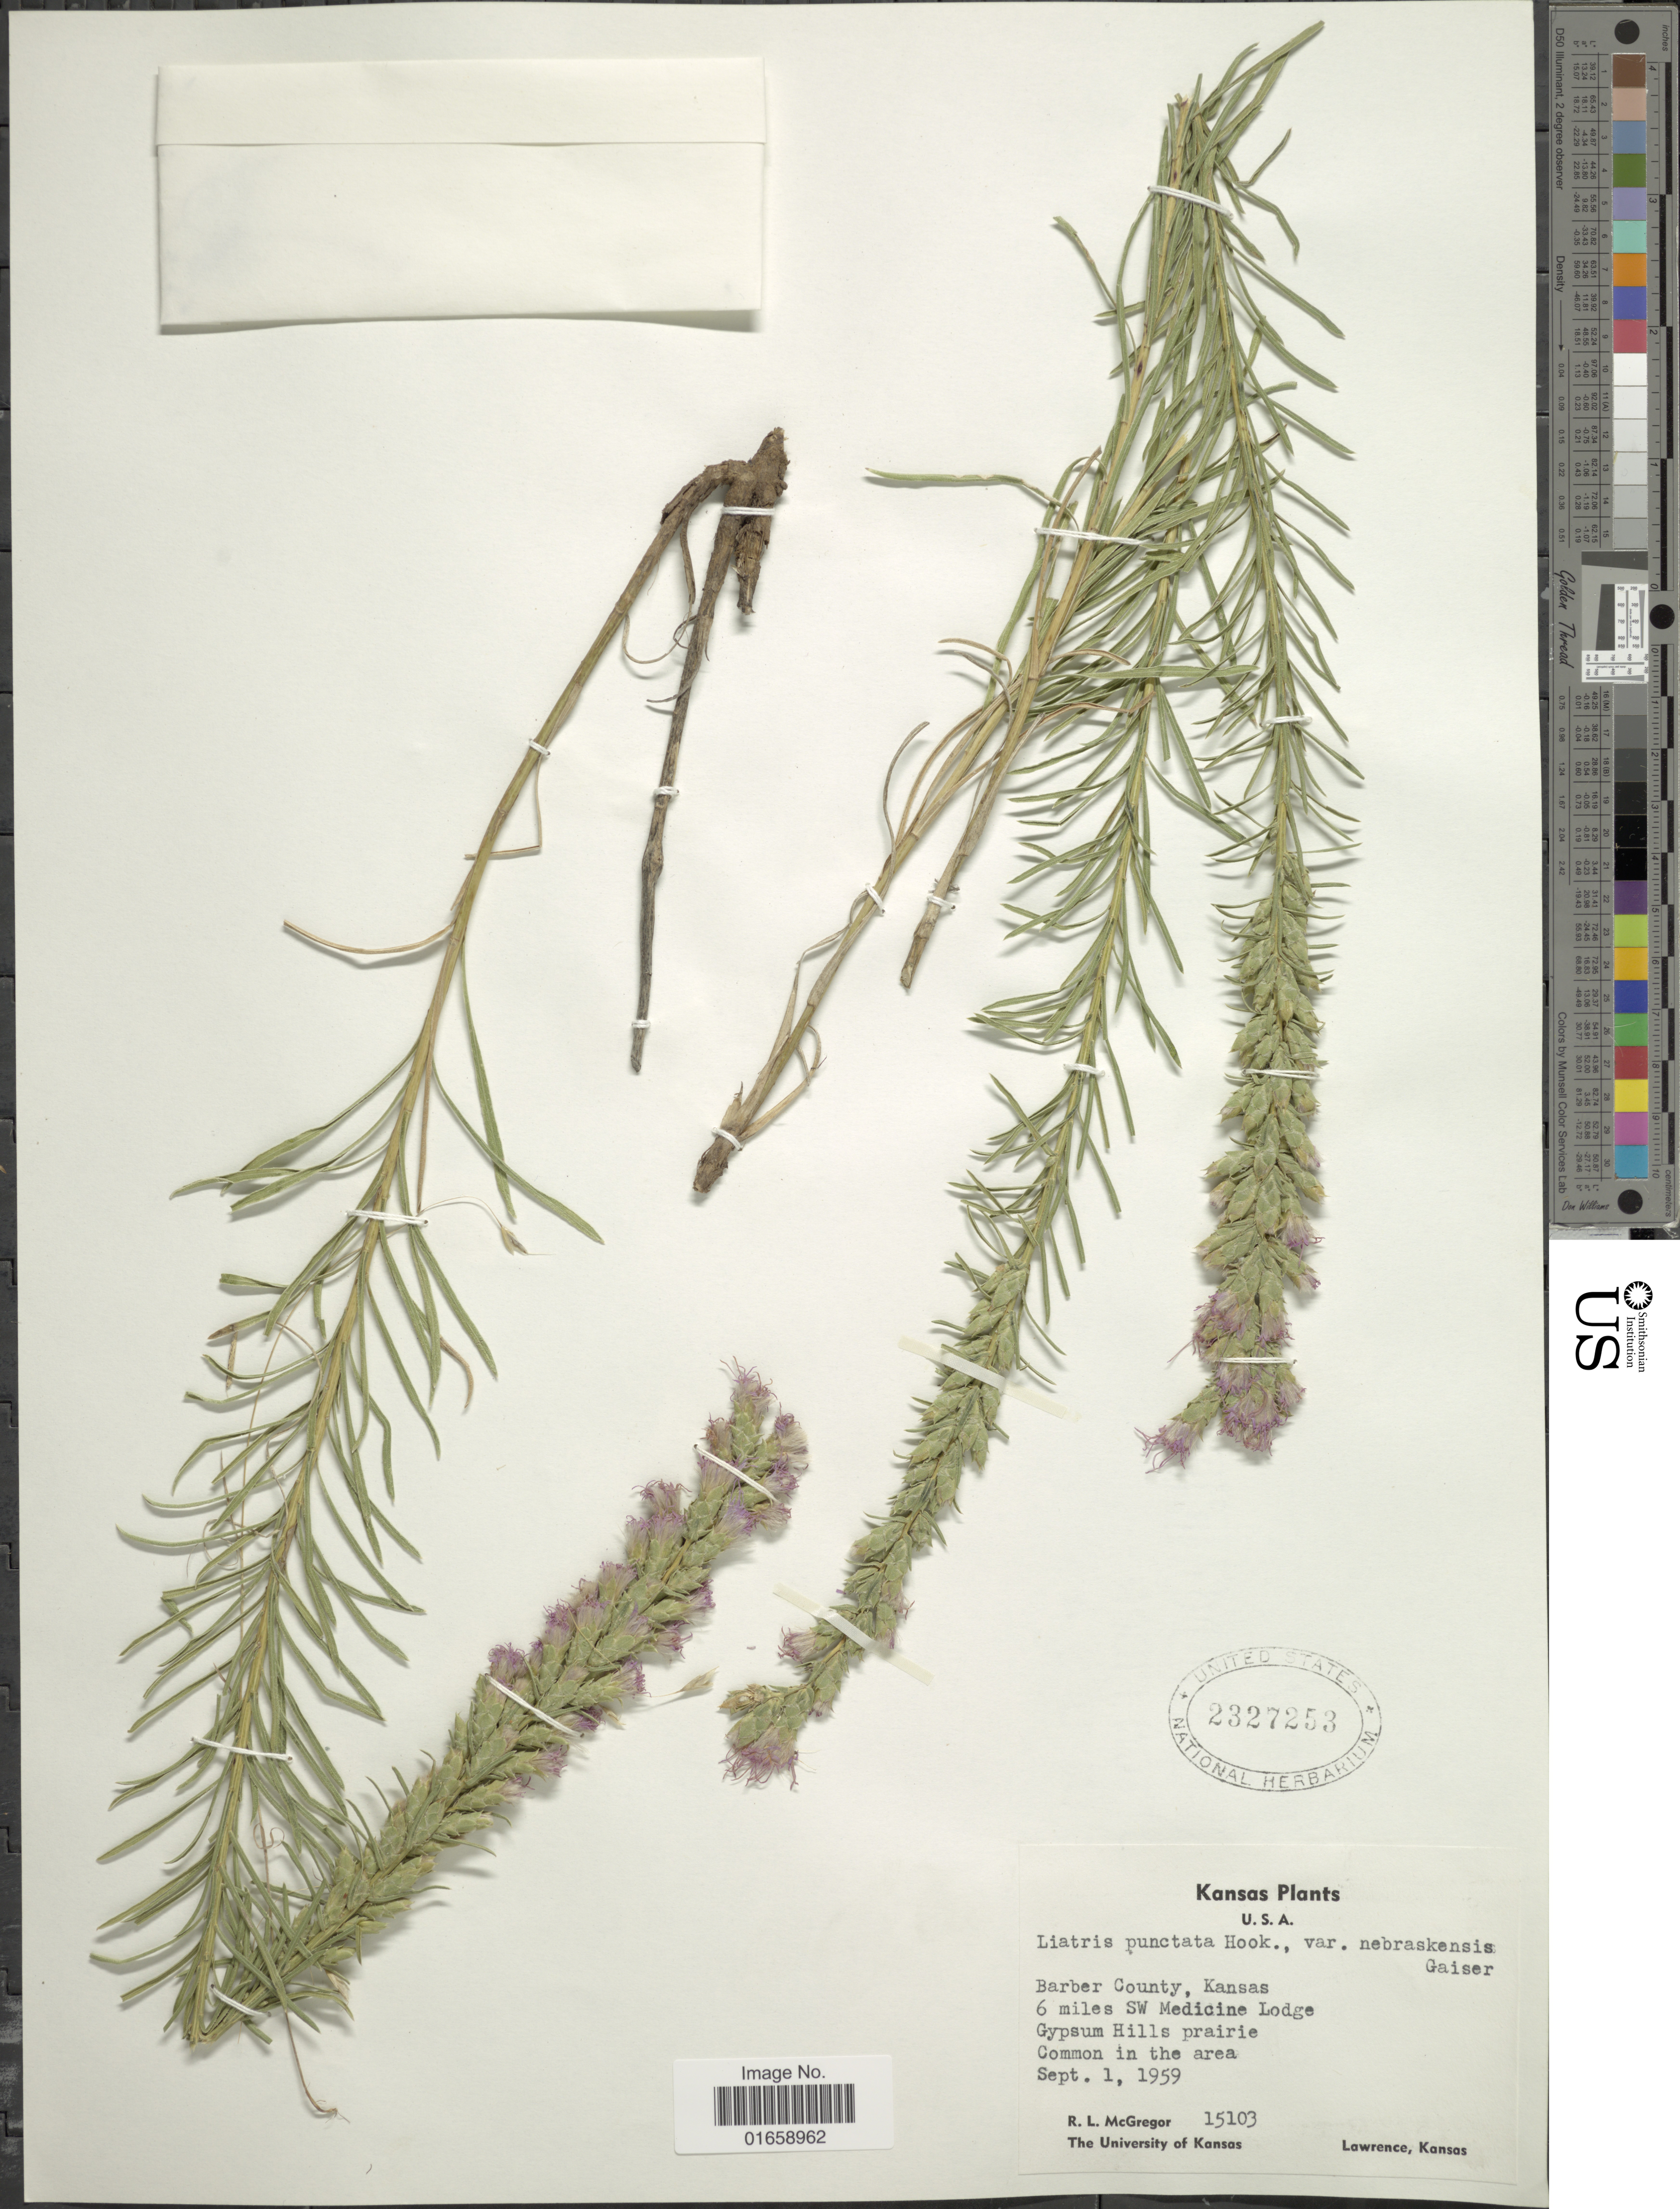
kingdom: Plantae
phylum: Tracheophyta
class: Magnoliopsida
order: Asterales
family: Asteraceae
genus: Liatris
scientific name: Liatris punctata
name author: Hook.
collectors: R. McGregor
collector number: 15103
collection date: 1959-09-01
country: United States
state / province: Kansas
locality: Barber County Kansas, 6 miles SW Medicine Lodge, Gypsum Hills prairie, Common in the area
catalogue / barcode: US 2327253